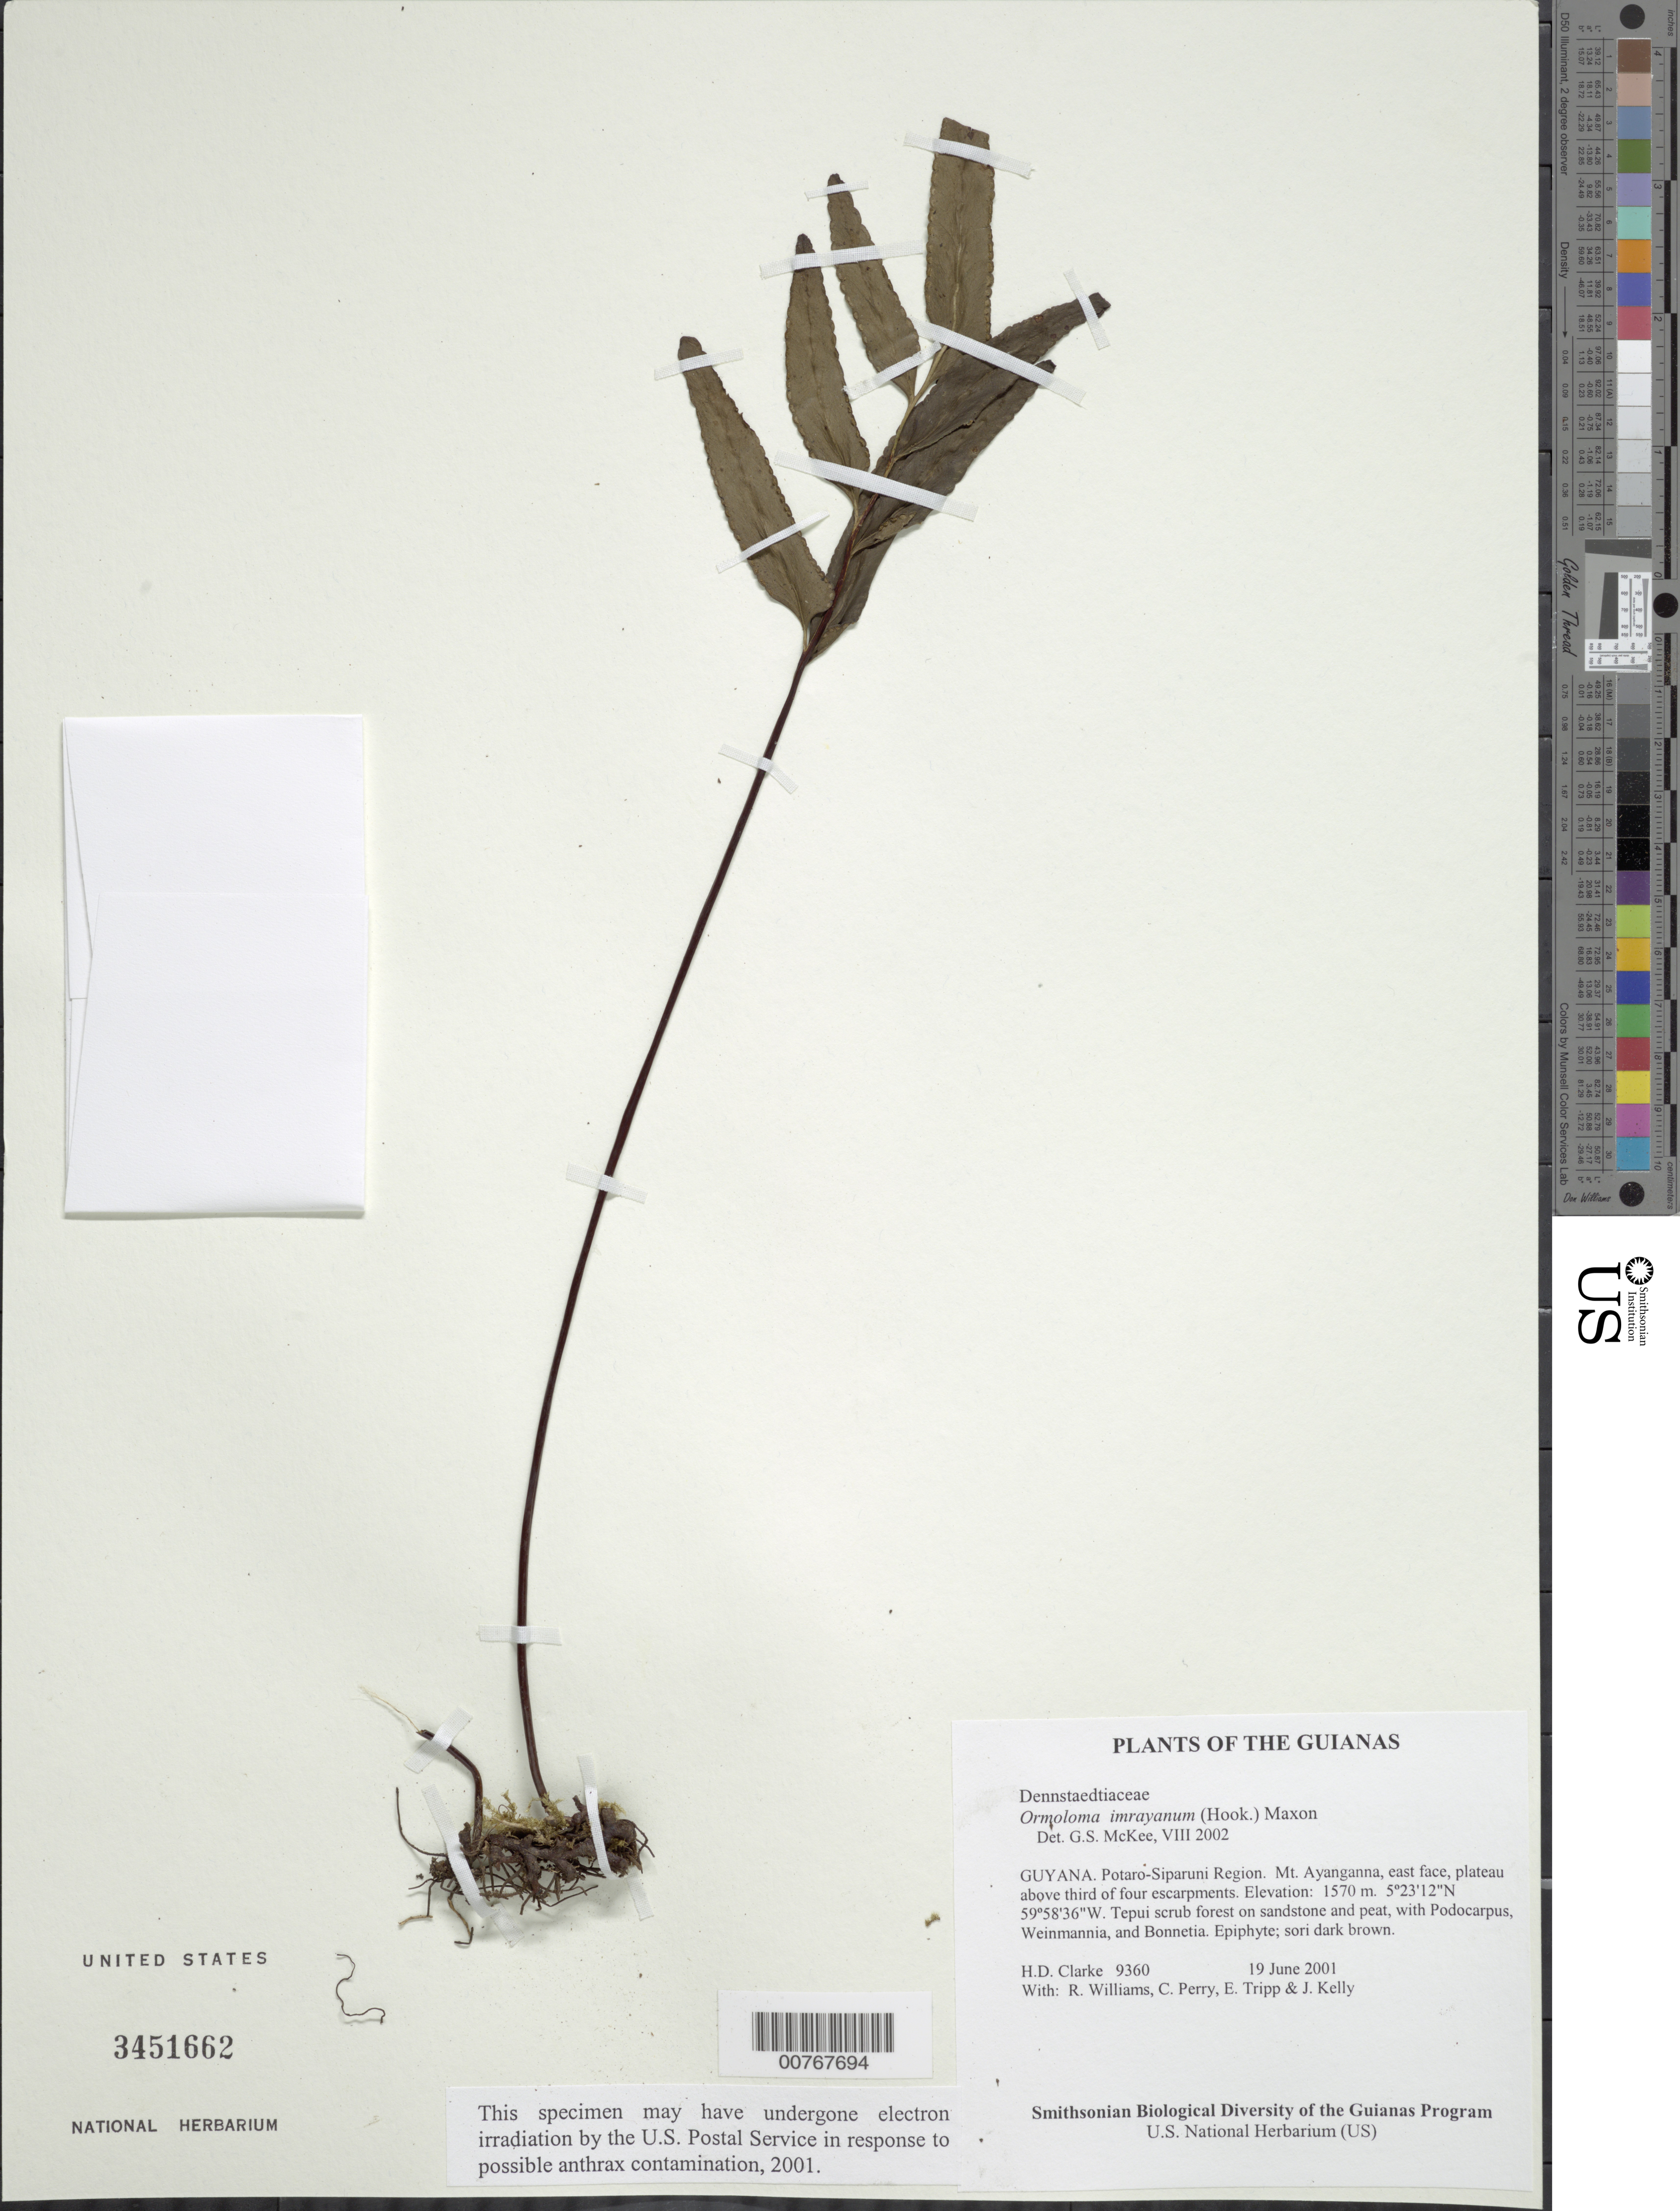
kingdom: Plantae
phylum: Tracheophyta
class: Polypodiopsida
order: Polypodiales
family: Lindsaeaceae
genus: Lindsaea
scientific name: Lindsaea imrayana comb. ined.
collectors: H. D. Clarke, R. Williams, C. Perry, E. Tripp & J. Kelly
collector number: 9360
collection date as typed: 19 June 2001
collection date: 2001-06-19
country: Guyana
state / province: Potaro-Siparuni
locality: Mt. Ayanganna, east face, plateau above third of four escarpments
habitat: Tepui scrub forest on sandstone and peat, with Podocarpus, Weinmannia, and Bonnetia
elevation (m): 1570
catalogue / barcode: US 3451662